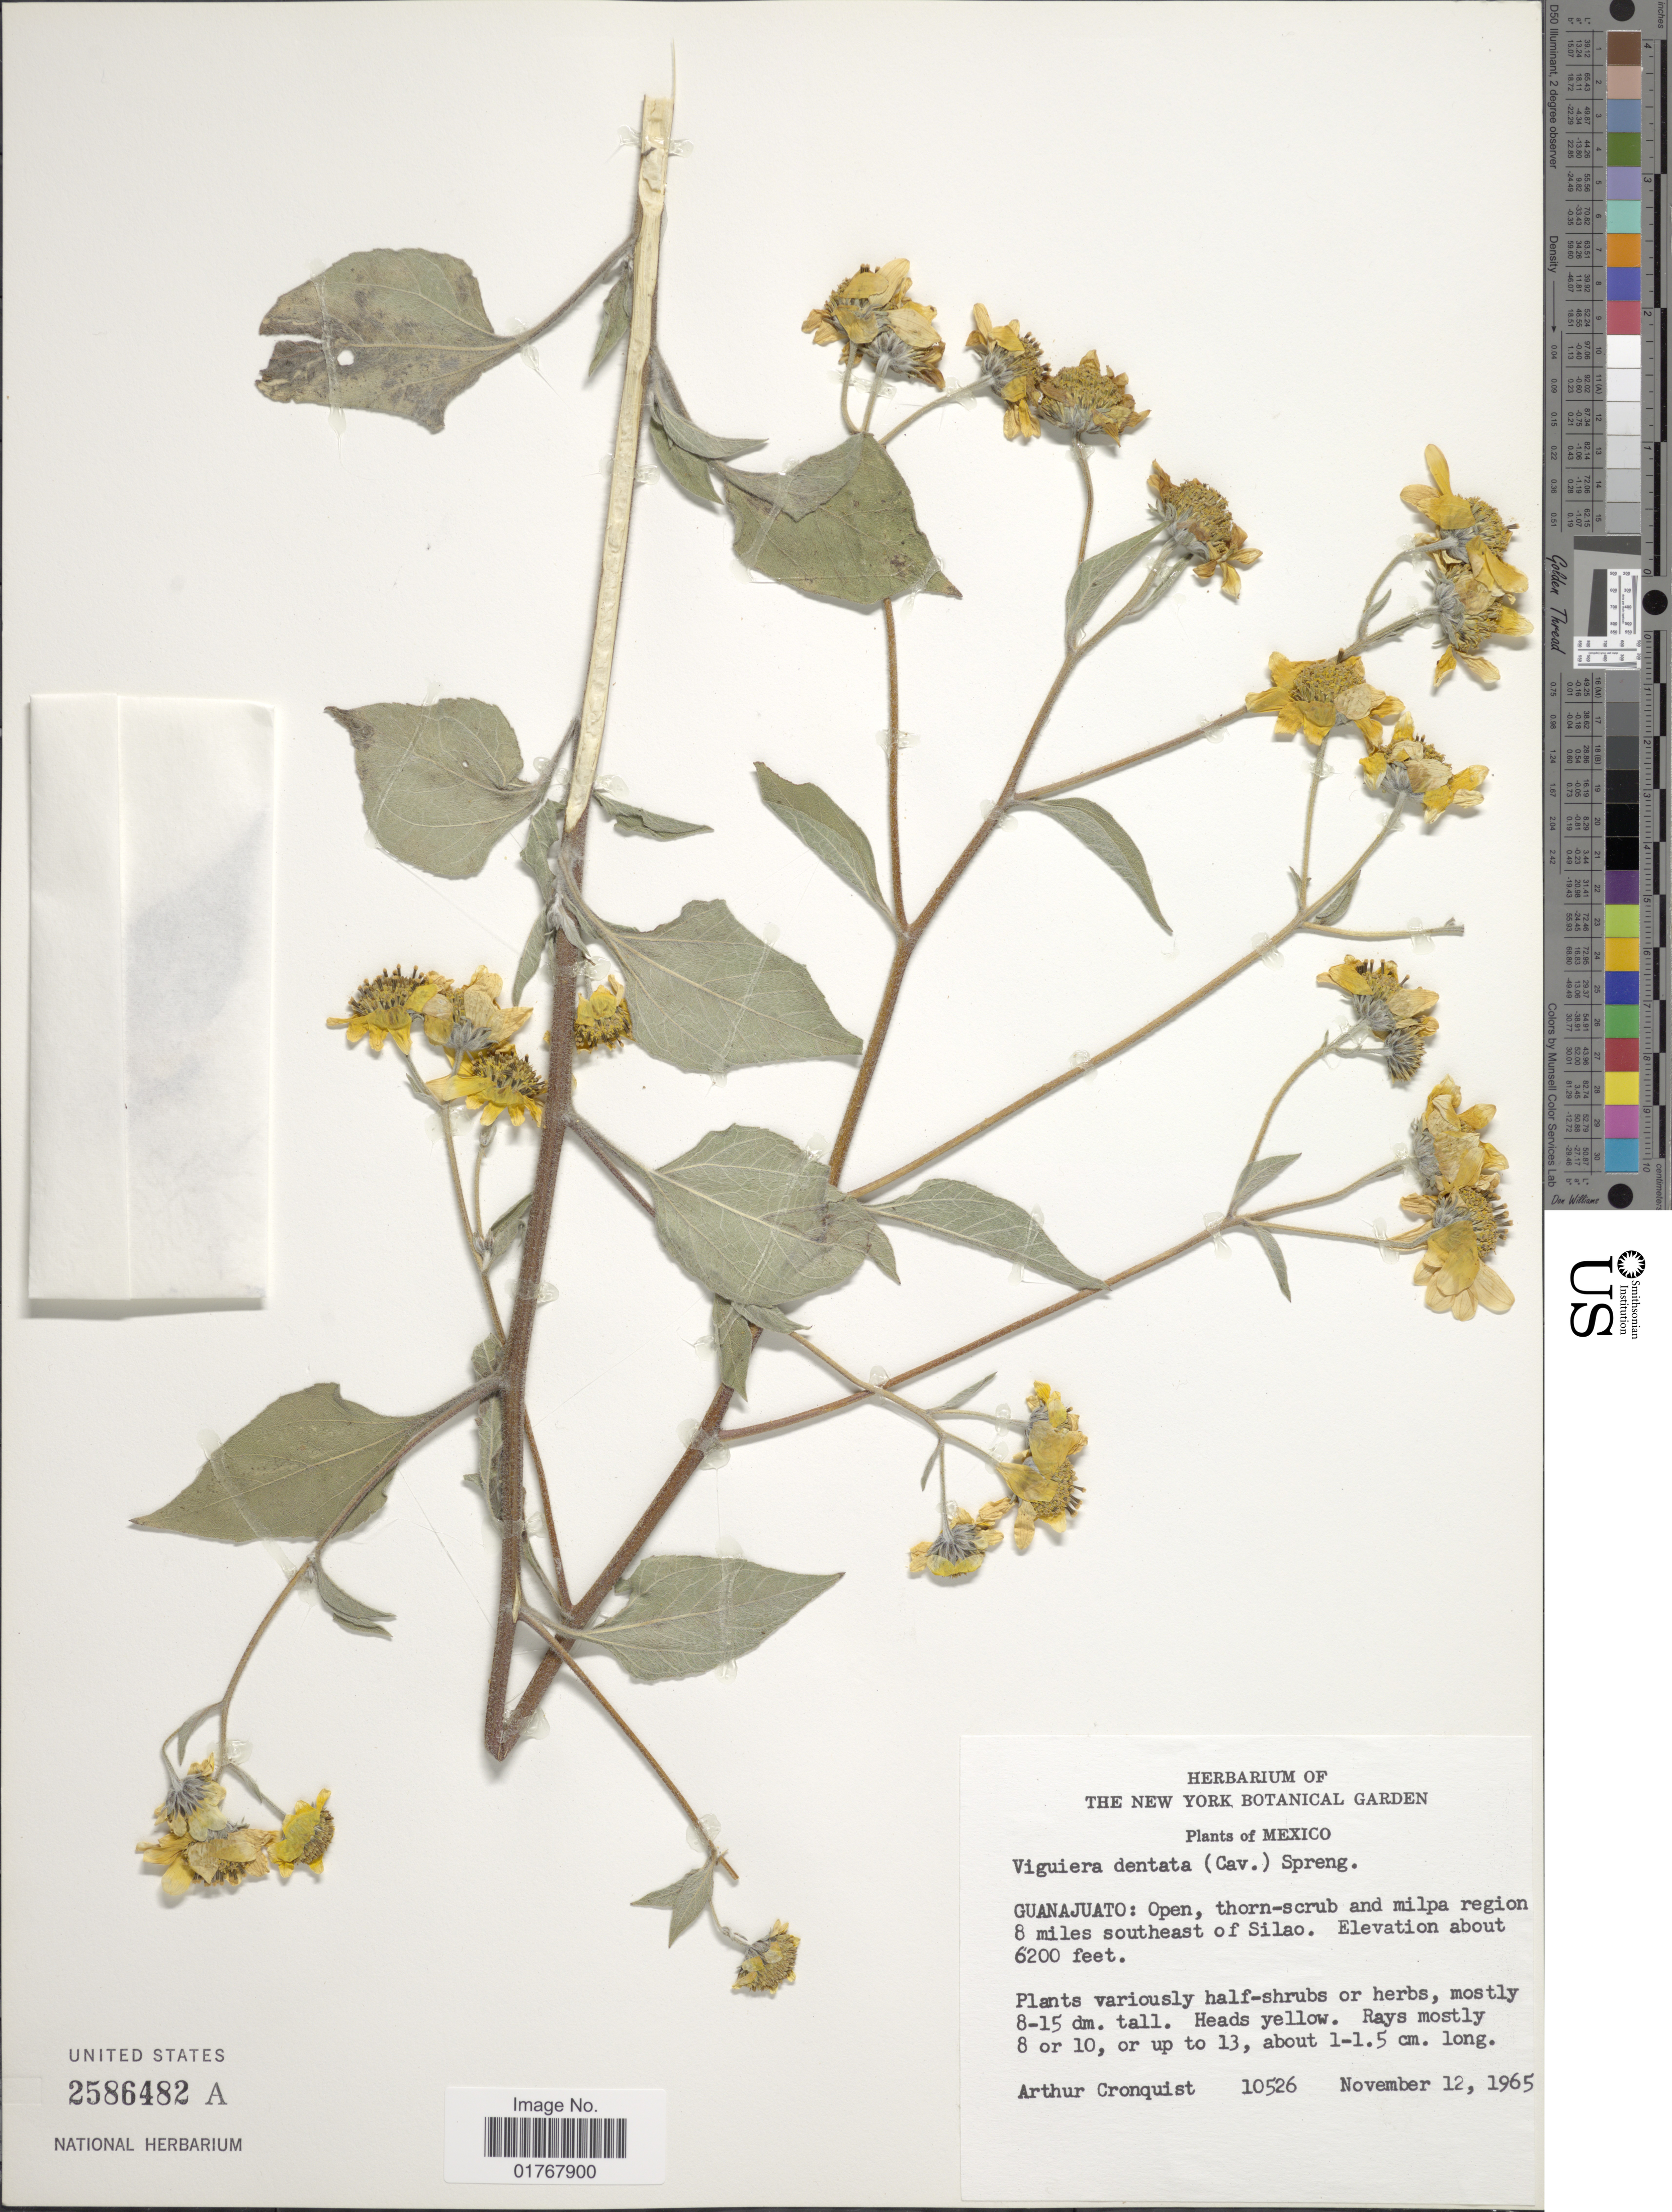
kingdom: Plantae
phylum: Tracheophyta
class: Magnoliopsida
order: Asterales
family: Asteraceae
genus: Viguiera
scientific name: Viguiera dentata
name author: (Cav.) Spreng.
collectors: A. J. Cronquist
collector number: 10526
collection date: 1965-11-12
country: Mexico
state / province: Guanajuato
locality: Open, thorn-scrub and milpa region 8 miles southeast of Silao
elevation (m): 1890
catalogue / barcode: US 2586482A